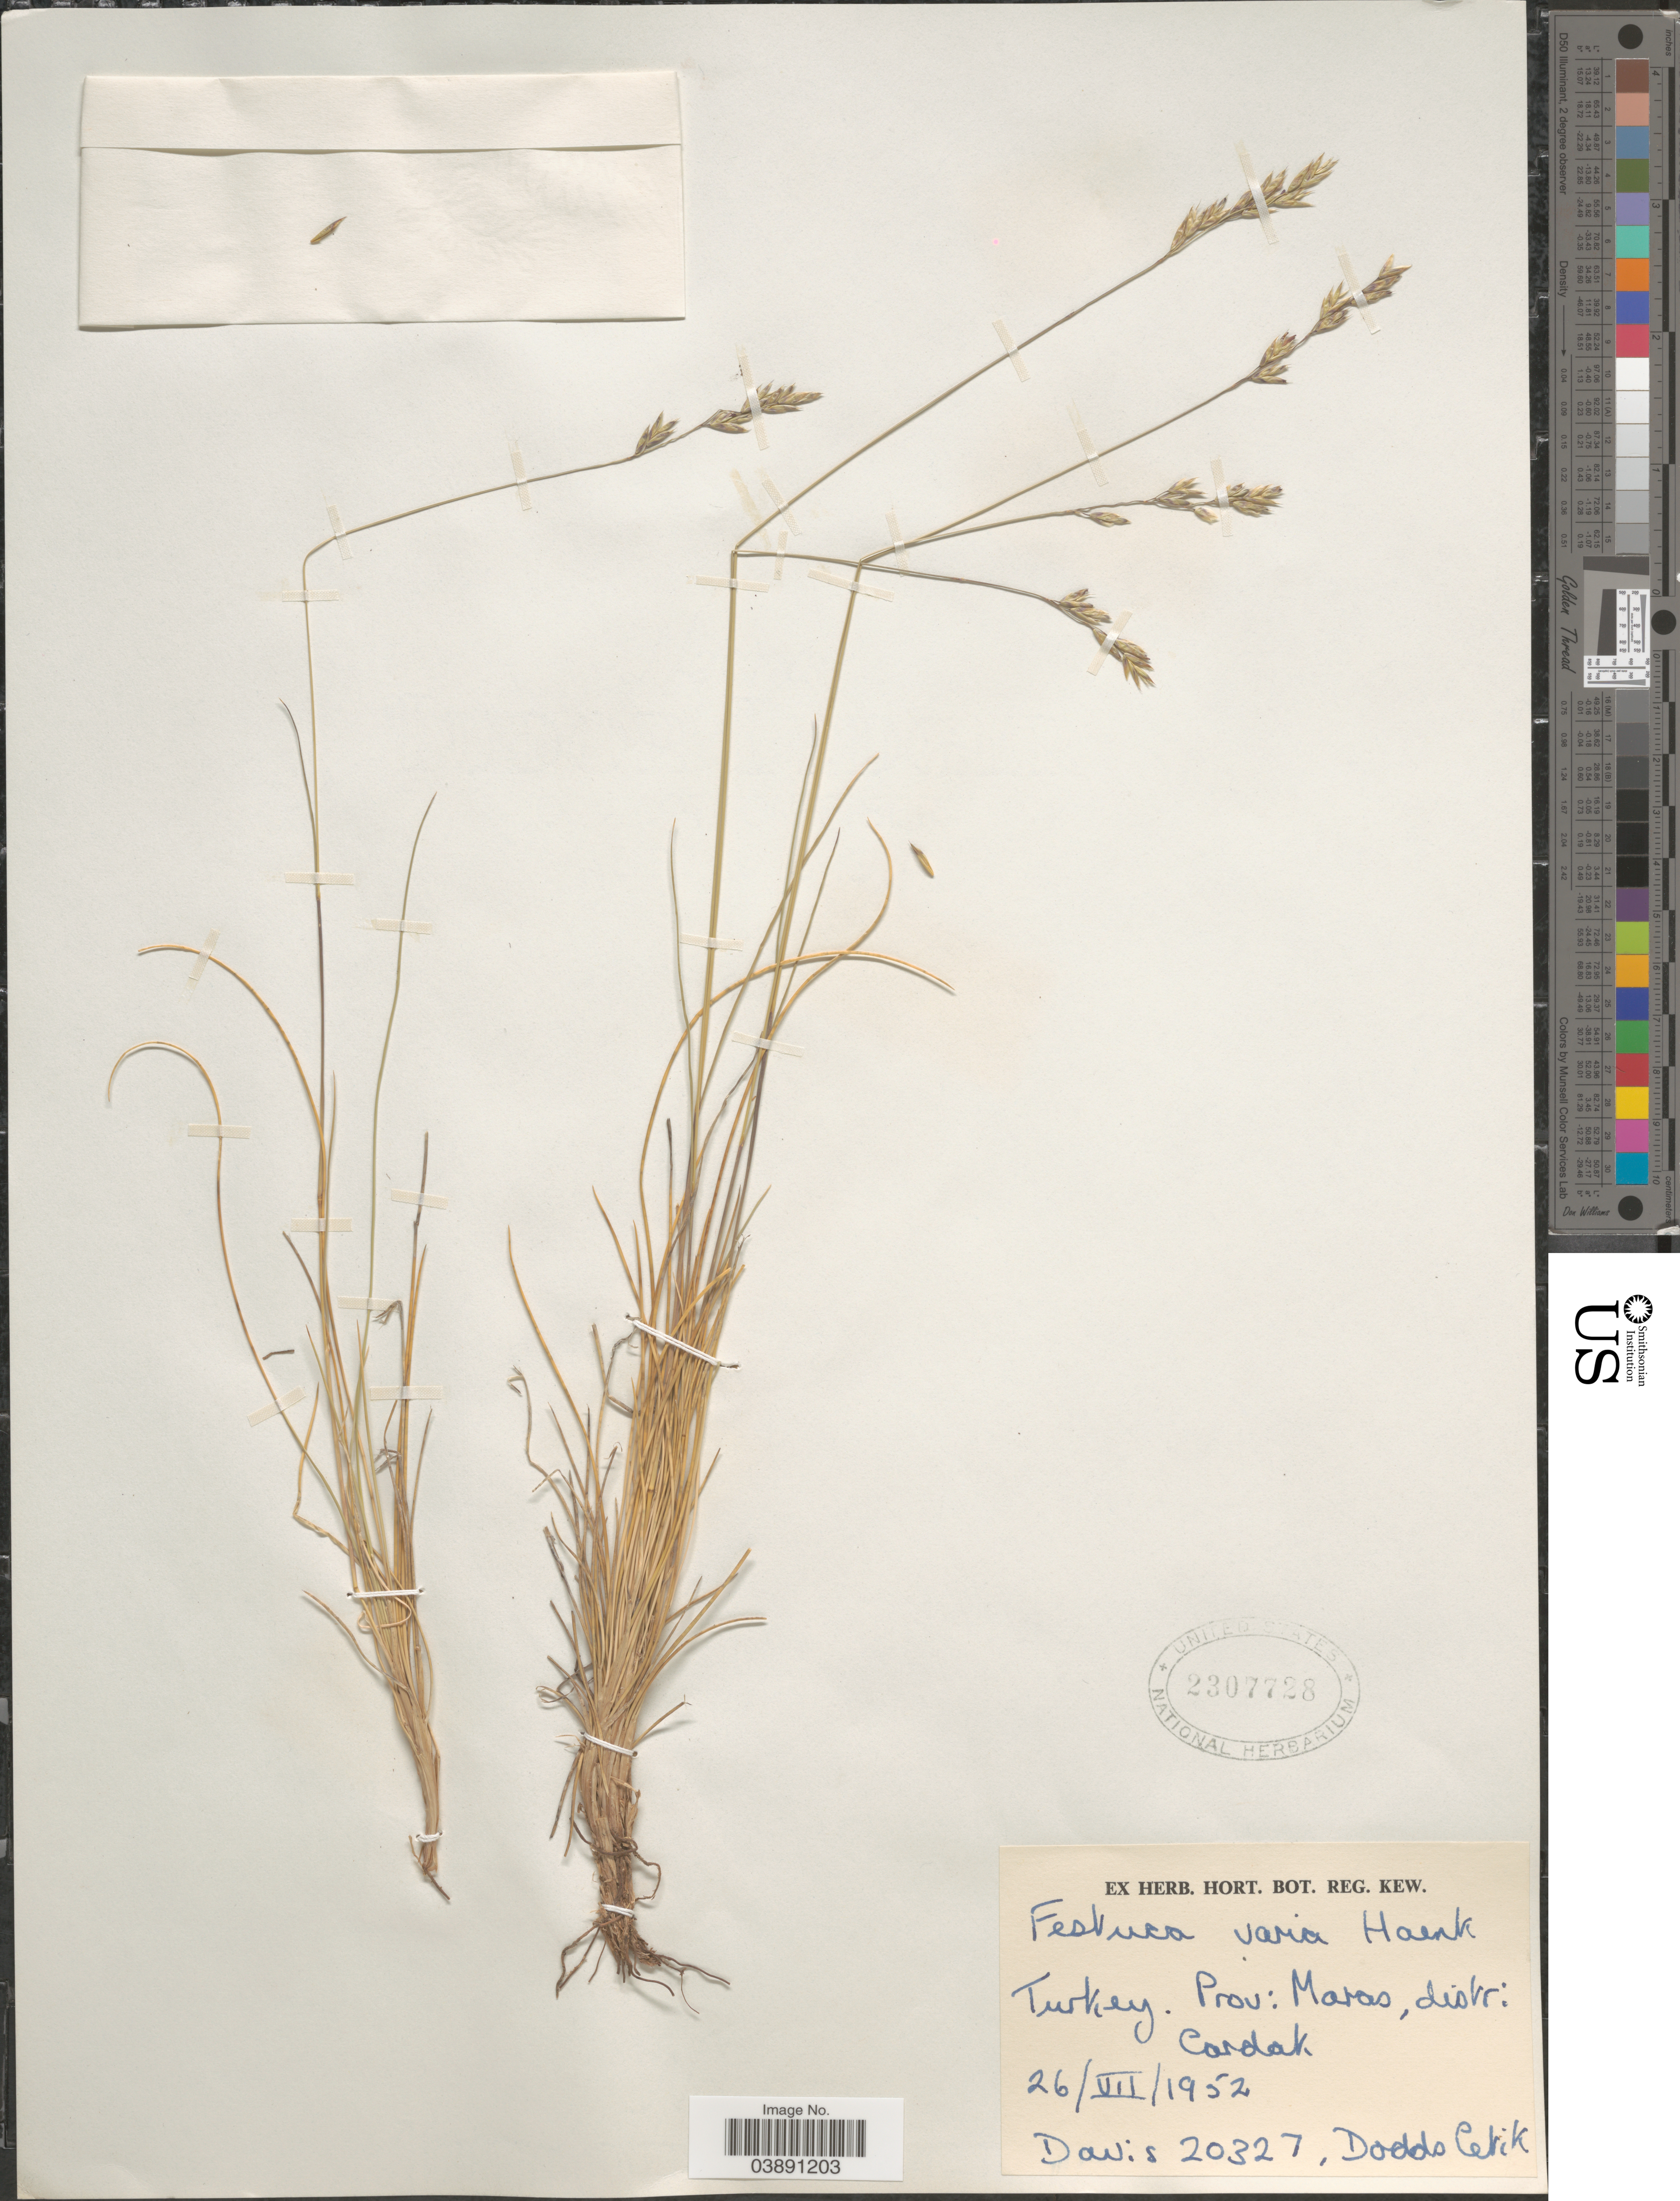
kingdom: Plantae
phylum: Tracheophyta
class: Liliopsida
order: Poales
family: Poaceae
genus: Festuca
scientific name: Festuca varia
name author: Haenke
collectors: -. Davis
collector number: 20327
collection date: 1952-07-26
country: Turkey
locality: Prov: Maras, distr. Cardak.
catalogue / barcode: US 2307728